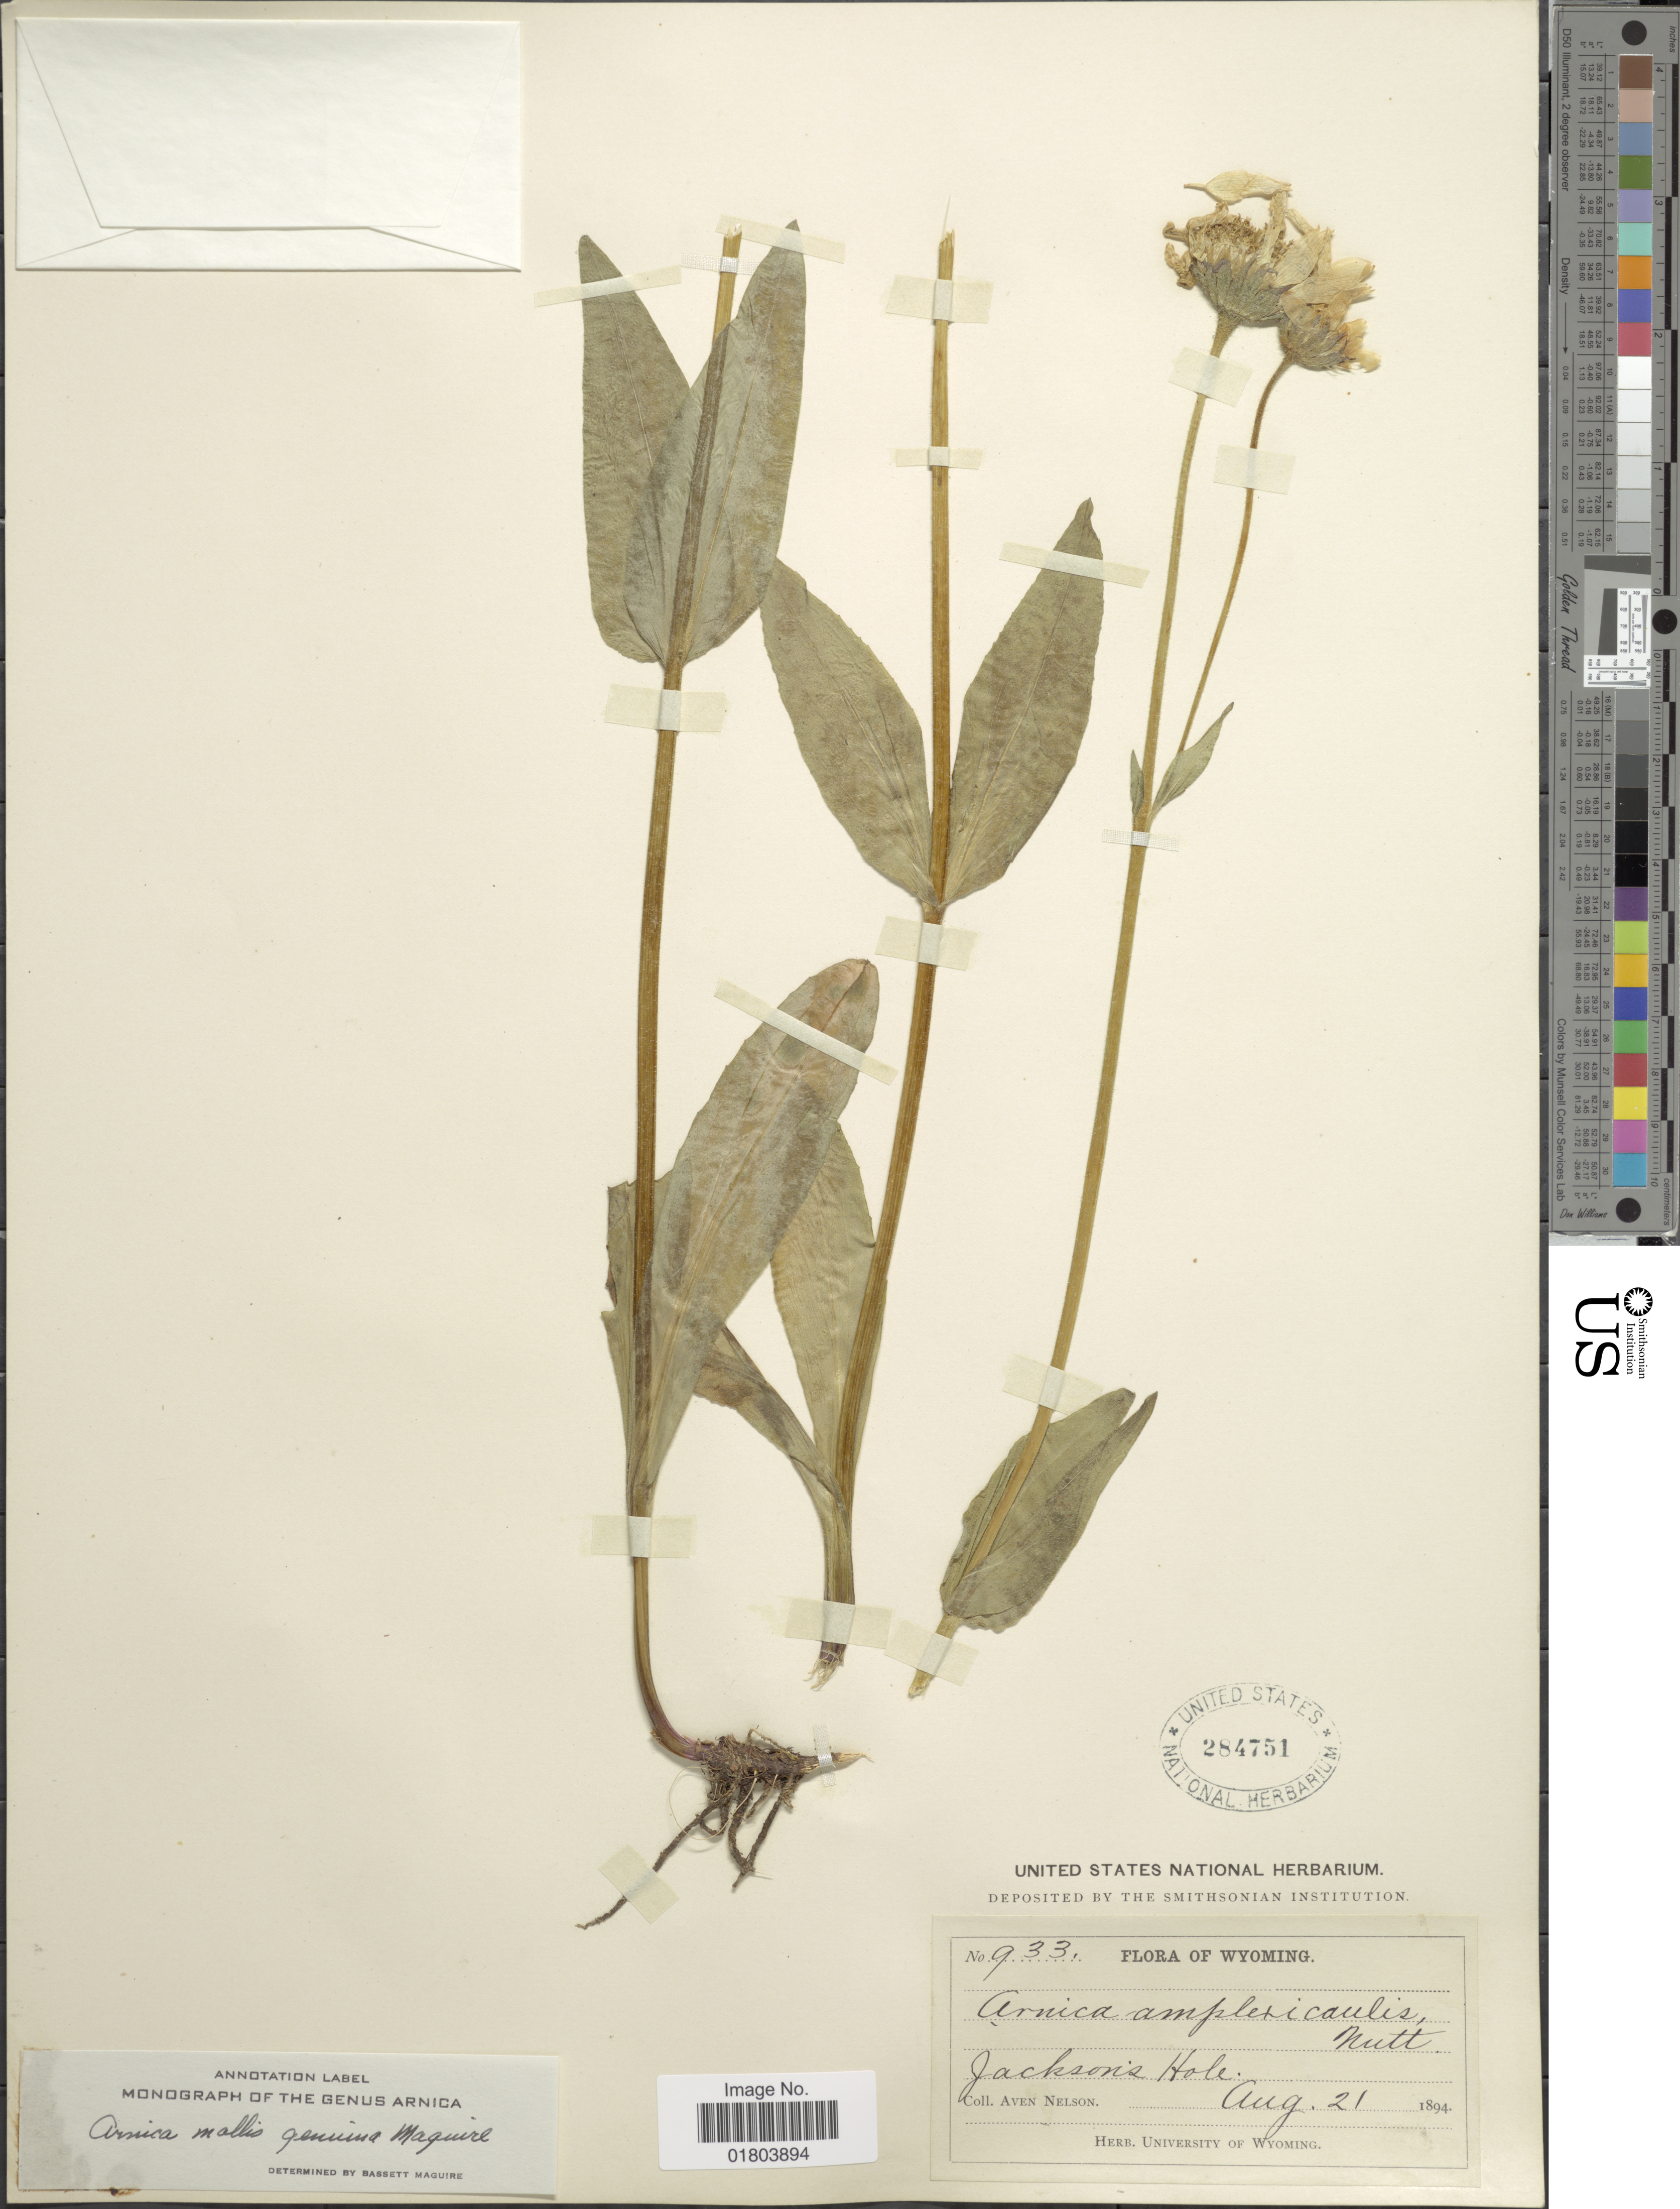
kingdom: Plantae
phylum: Tracheophyta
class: Magnoliopsida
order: Asterales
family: Asteraceae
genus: Arnica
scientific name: Arnica mollis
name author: Hook.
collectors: A. Nelson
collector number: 933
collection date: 1894-08-21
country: United States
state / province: Wyoming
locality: Jackson's Hole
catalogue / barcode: US 284751